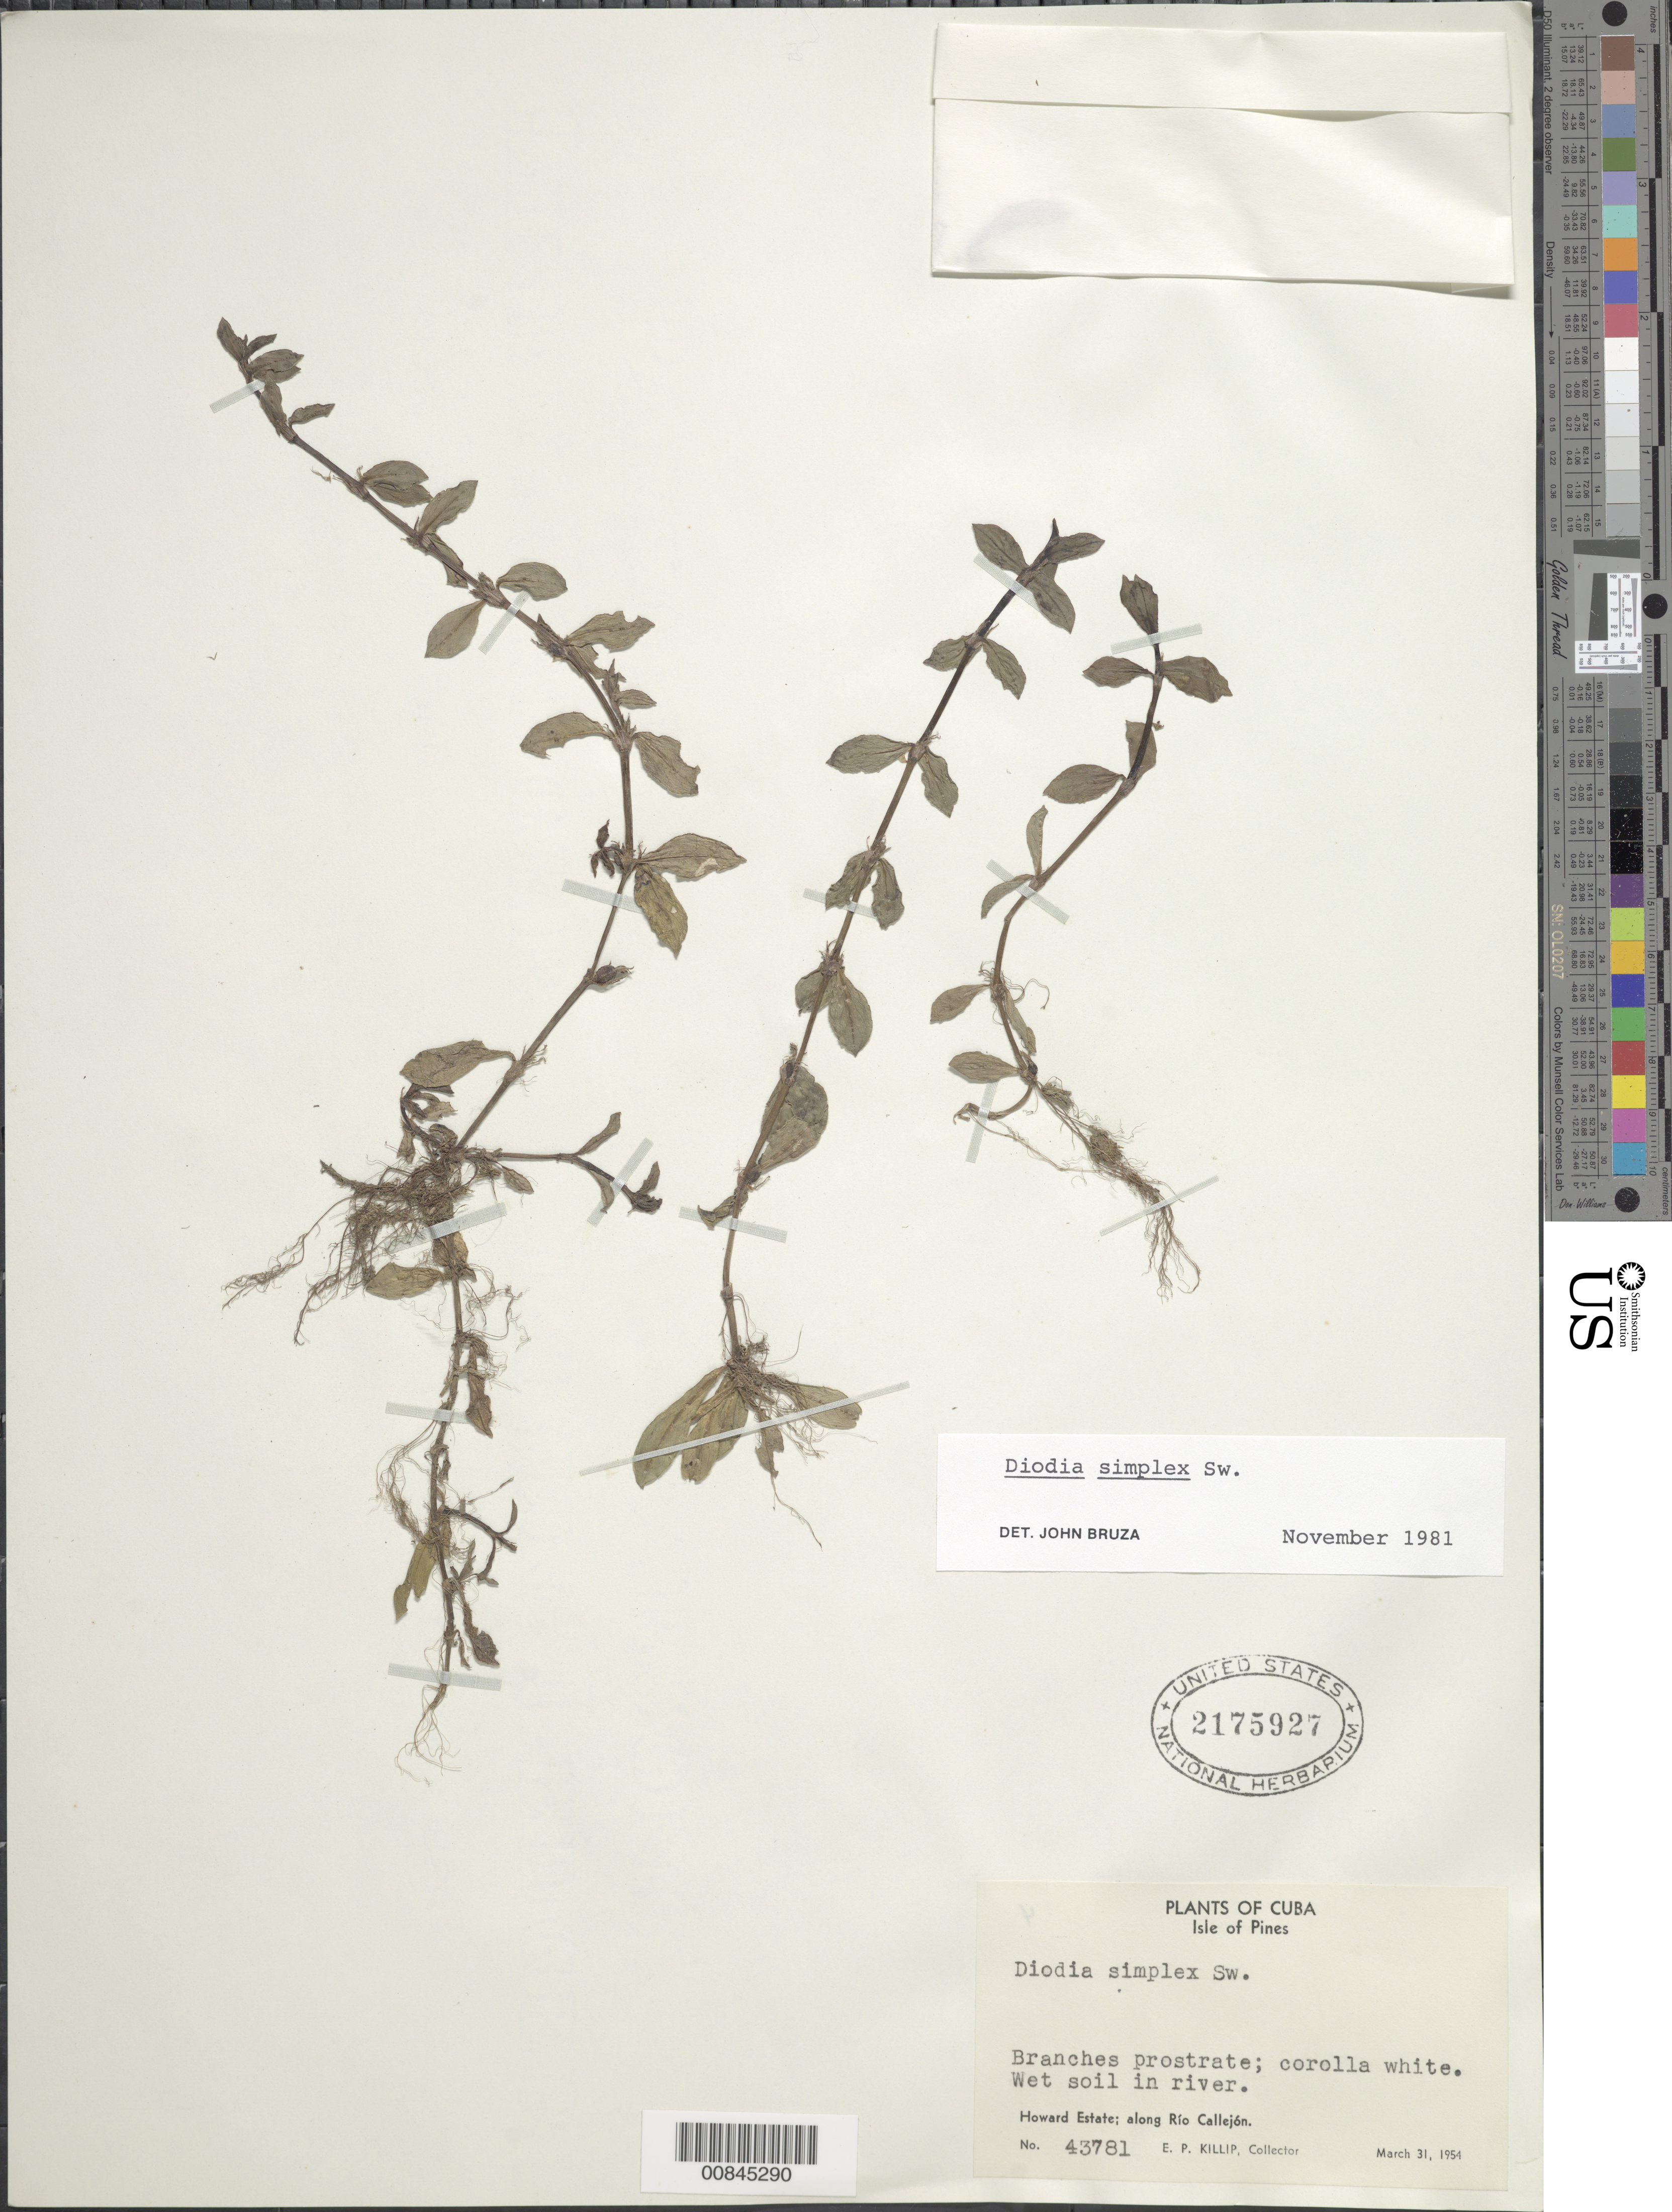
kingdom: Plantae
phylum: Tracheophyta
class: Magnoliopsida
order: Gentianales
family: Rubiaceae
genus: Diodia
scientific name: Diodia simplex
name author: Sw.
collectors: E. P. Killip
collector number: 43781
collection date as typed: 31 Mar 1954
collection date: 1954-03-31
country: Cuba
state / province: Isla de La Juventud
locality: Howard Estate, along Río Callejón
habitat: Wet soil in river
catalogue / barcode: US 2175927